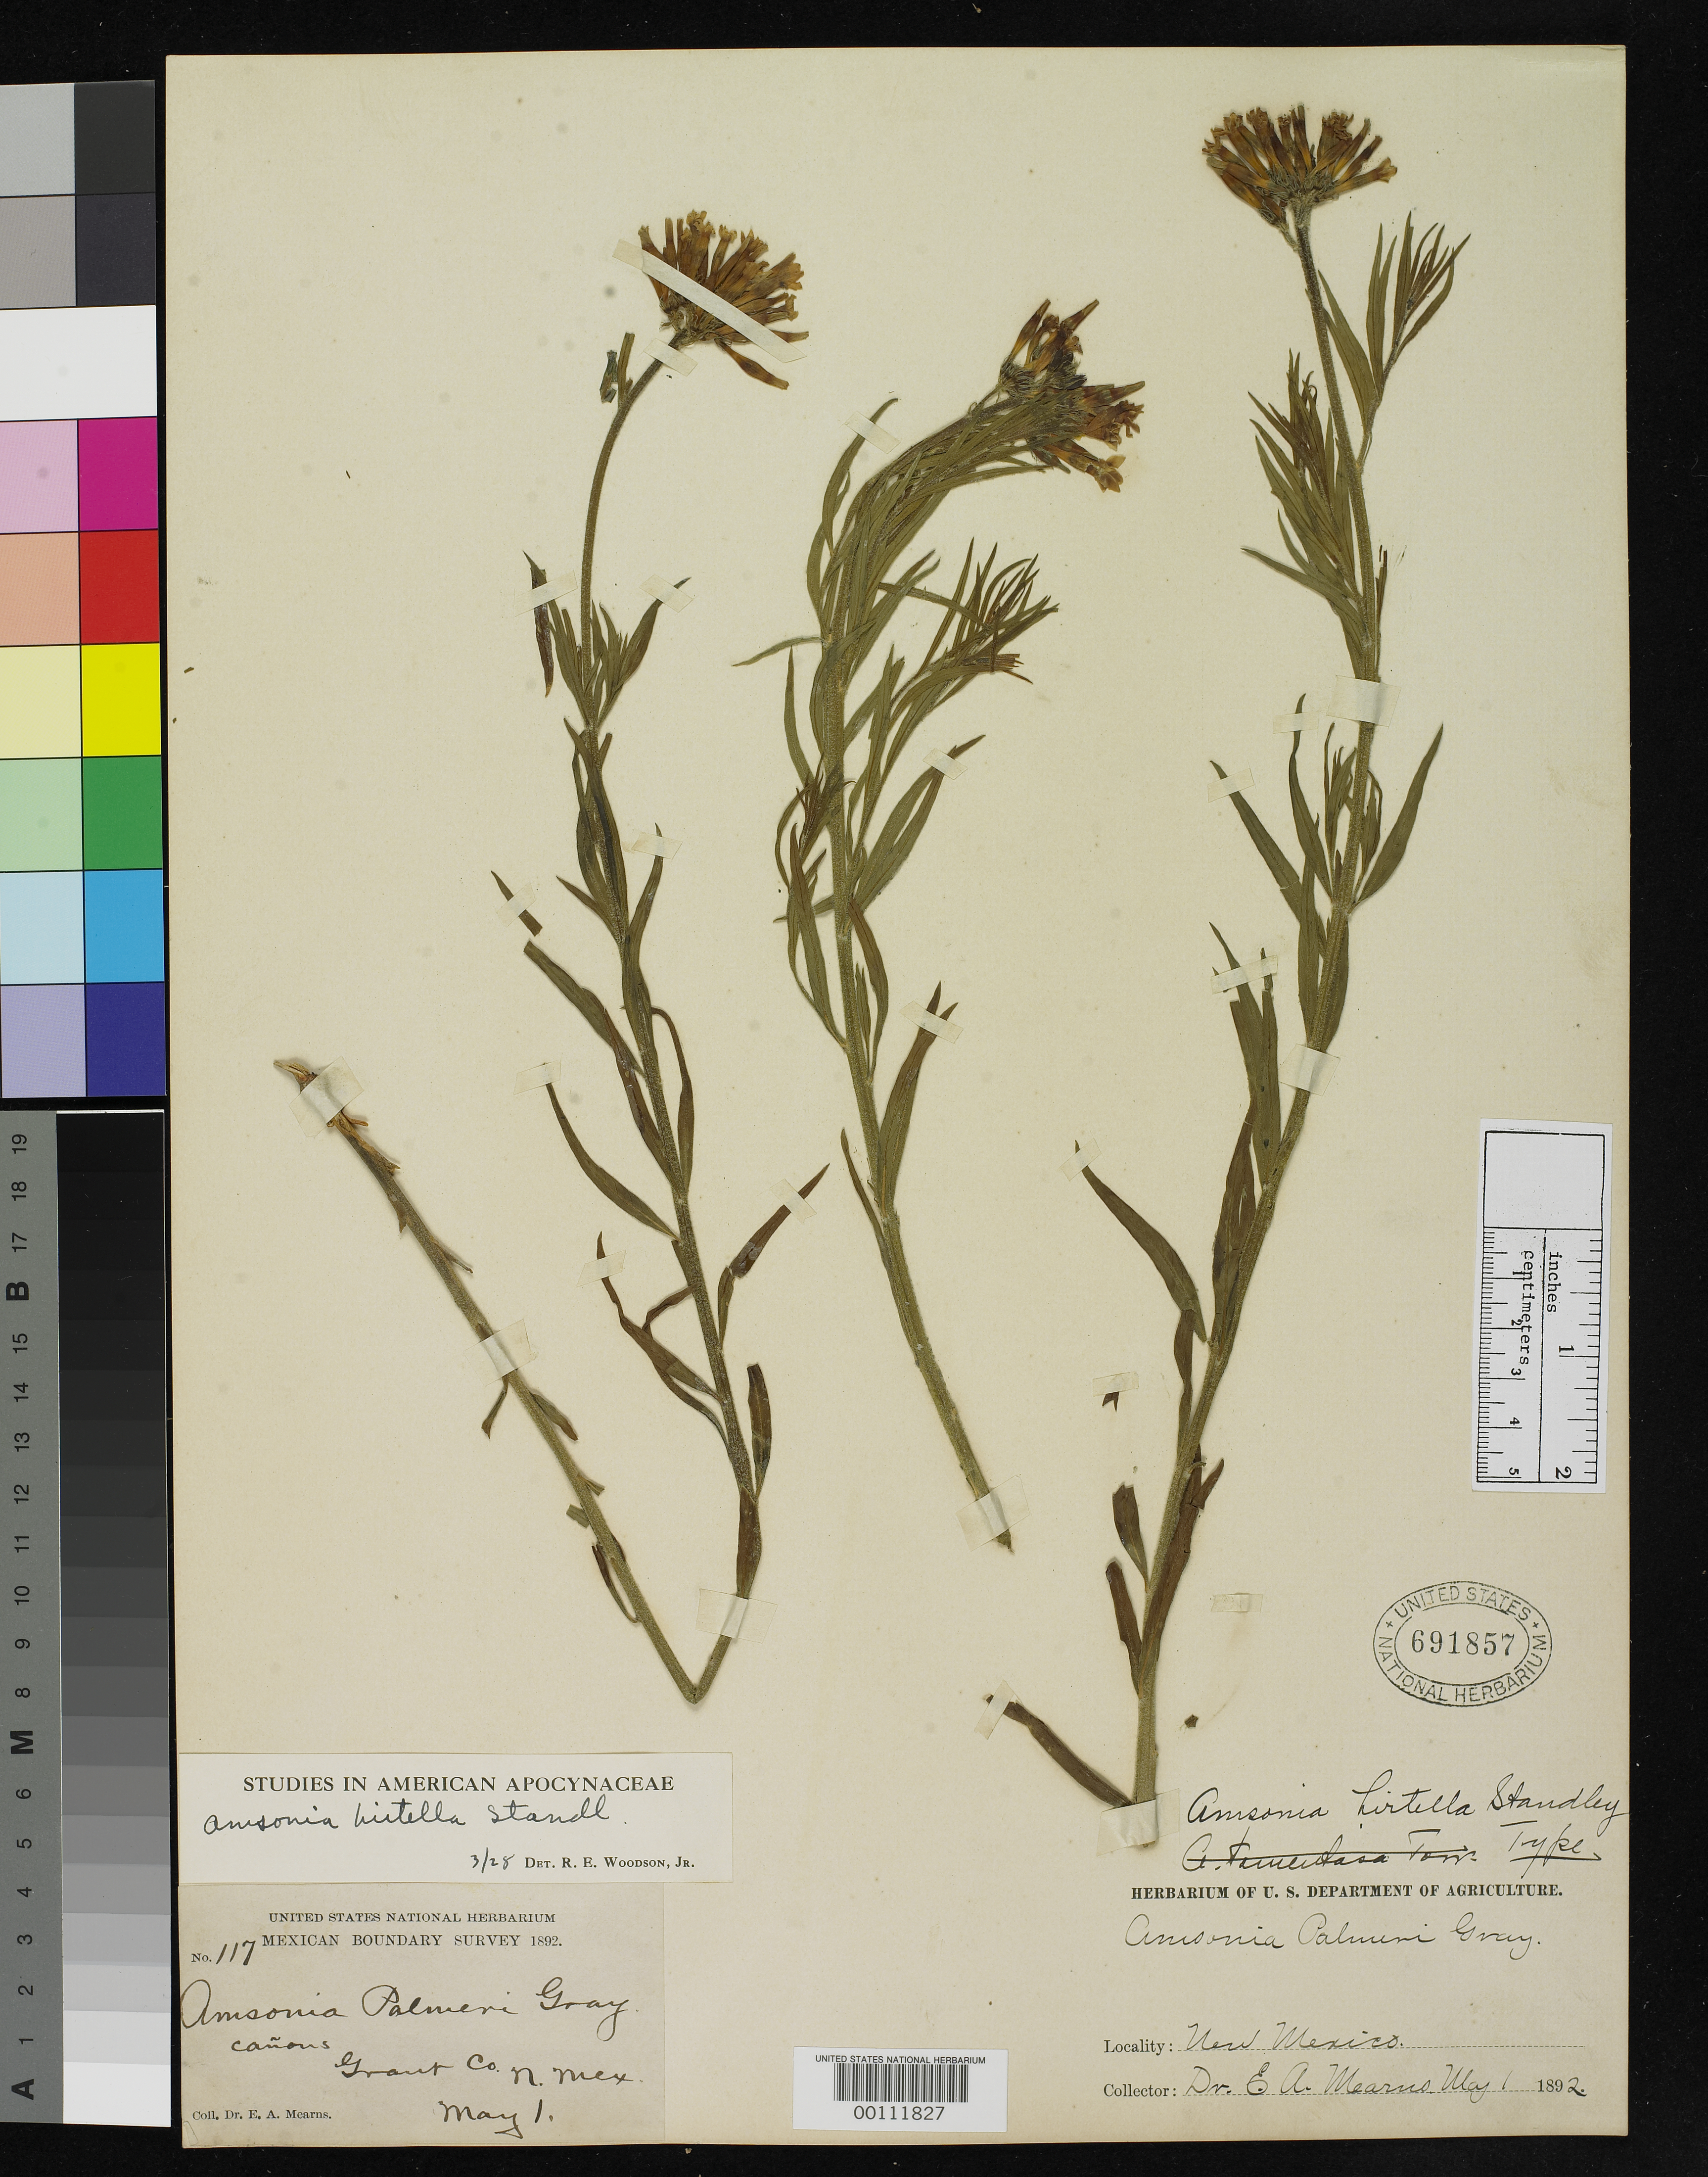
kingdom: Plantae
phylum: Tracheophyta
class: Magnoliopsida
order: Gentianales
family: Apocynaceae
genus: Amsonia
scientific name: Amsonia hirtella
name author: Standl.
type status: Holotype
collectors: E. A. Mearns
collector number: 117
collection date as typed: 01 May 1892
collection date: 1892-05-01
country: United States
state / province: New Mexico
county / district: Grant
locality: Upper corner Monument.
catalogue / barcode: US 691857